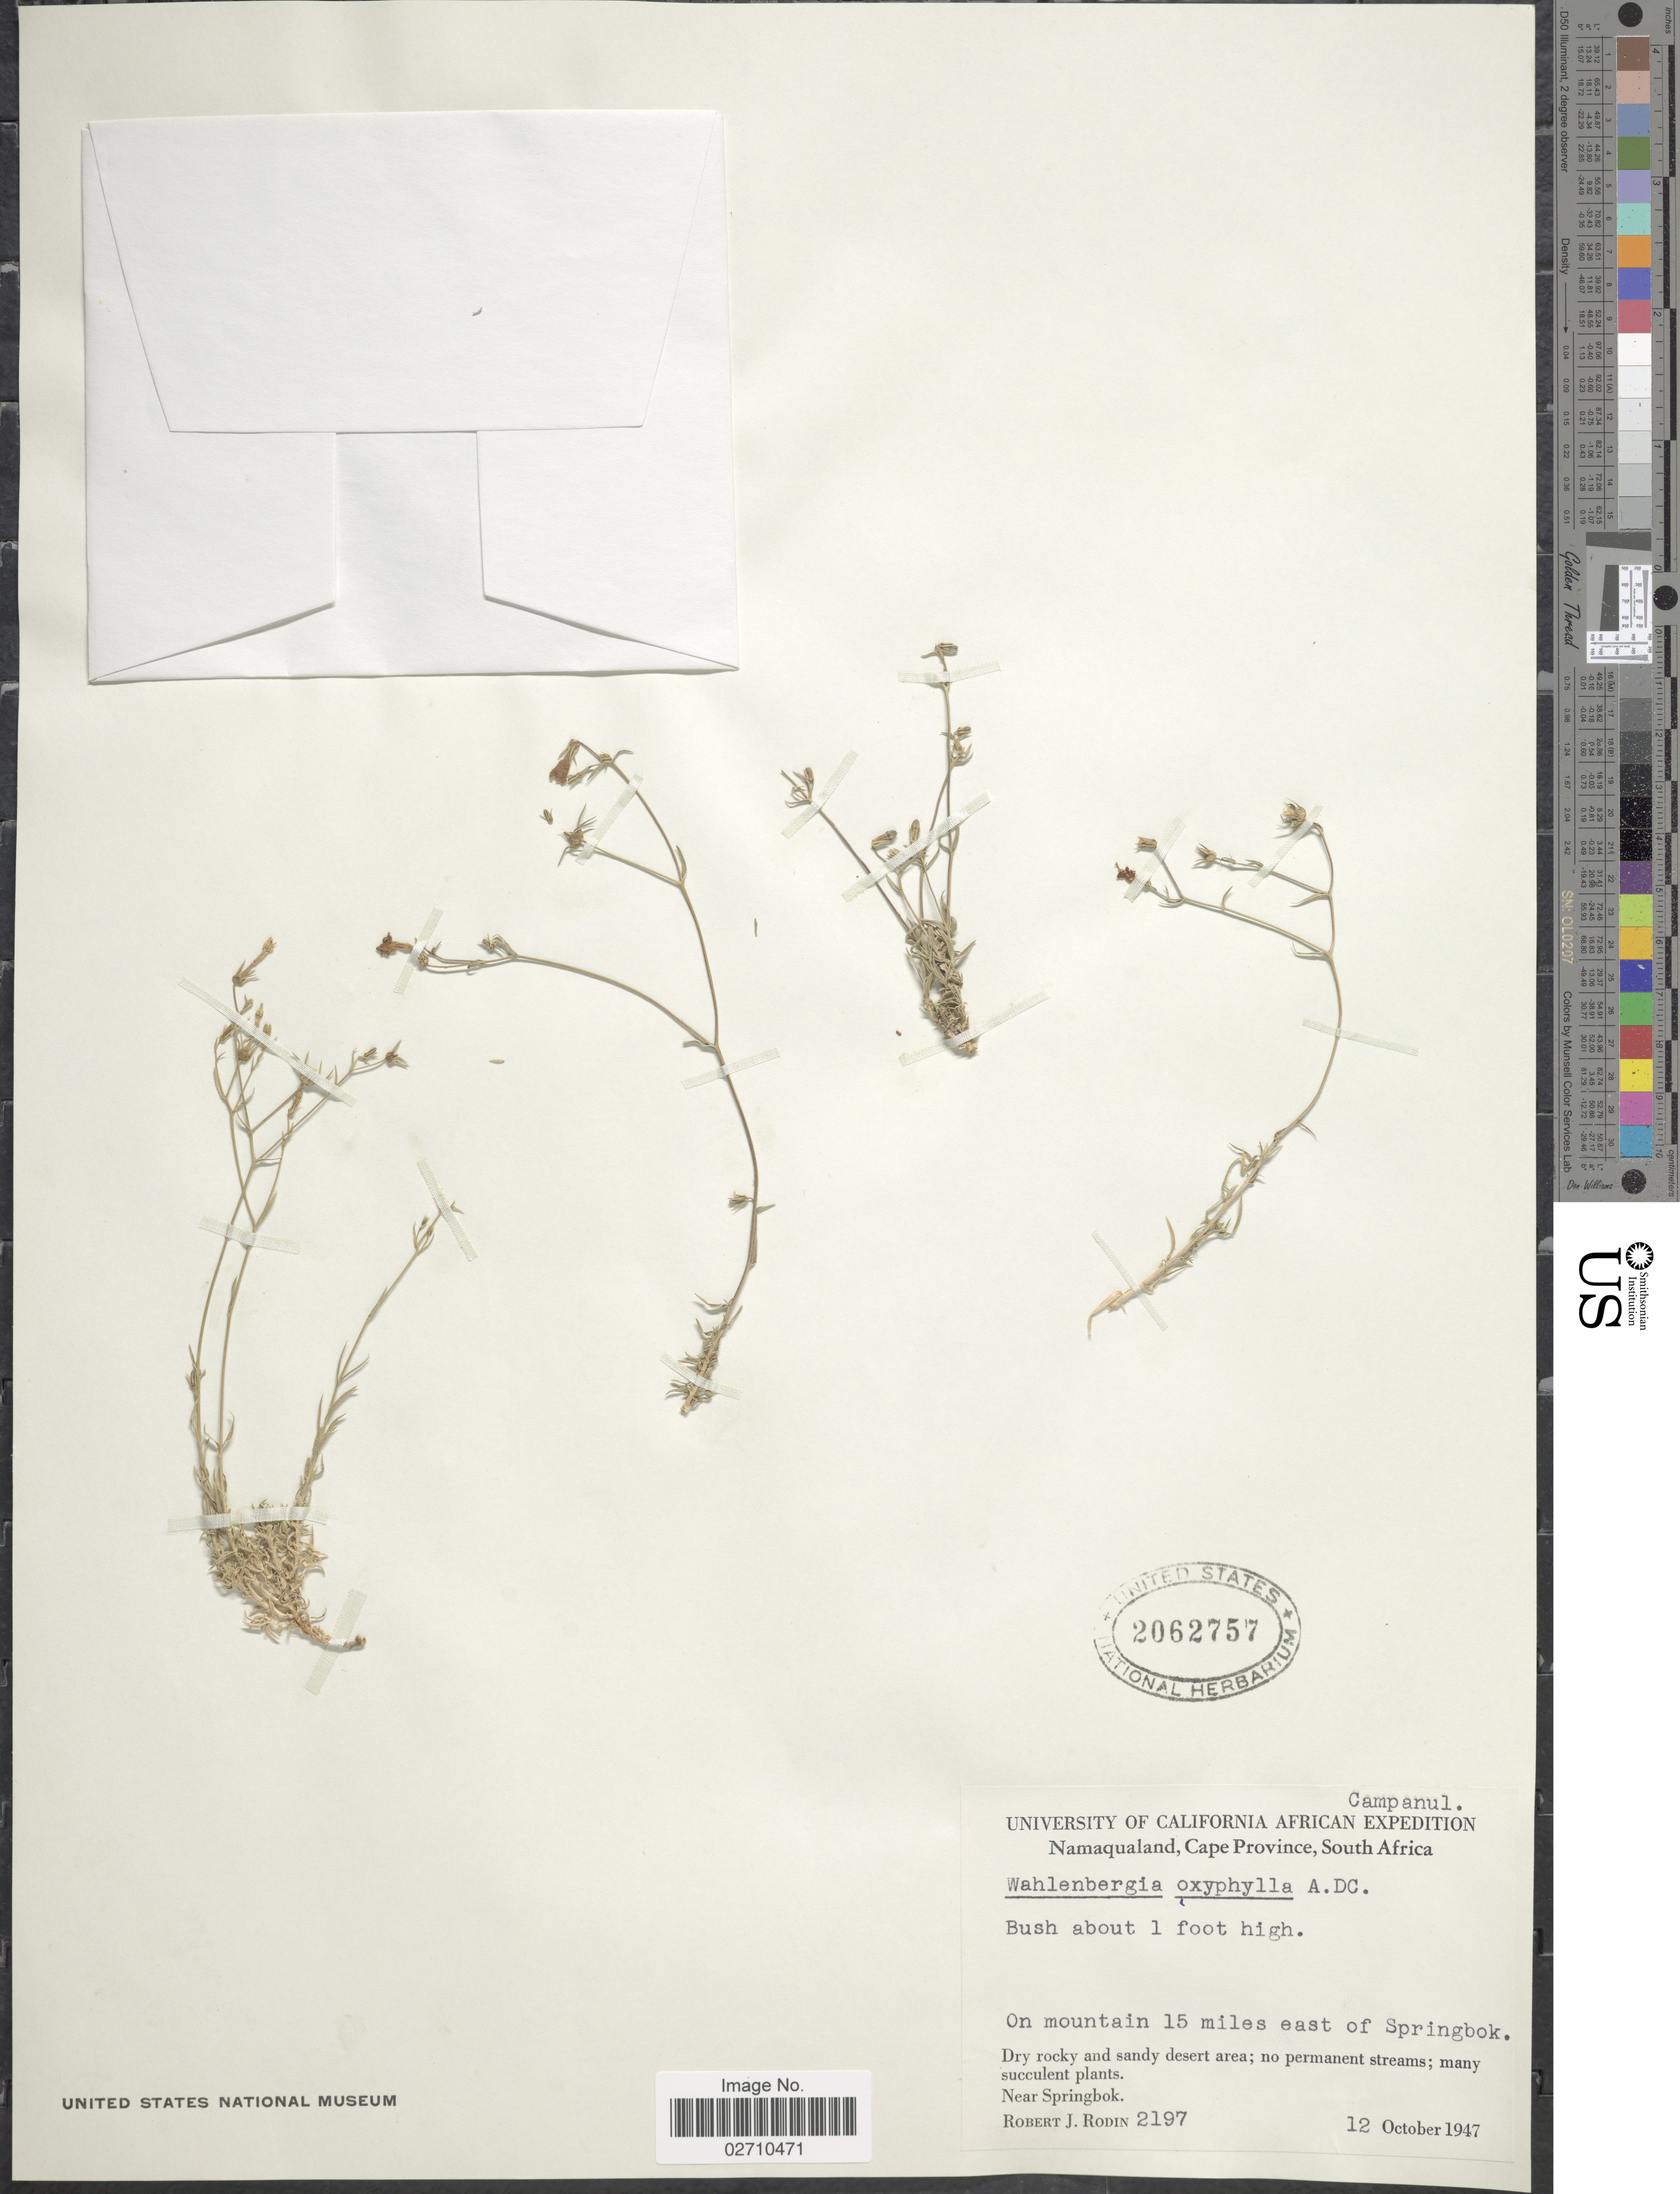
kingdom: Plantae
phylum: Tracheophyta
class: Magnoliopsida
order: Asterales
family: Campanulaceae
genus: Wahlenbergia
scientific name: Wahlenbergia oxyphylla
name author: A. DC.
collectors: R. J. Rodin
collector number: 2197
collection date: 1947-10-12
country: South Africa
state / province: Northern Cape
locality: Namaqualand. On mountain 15 miles east of Springbok. Near Springbok.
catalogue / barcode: US 2062757